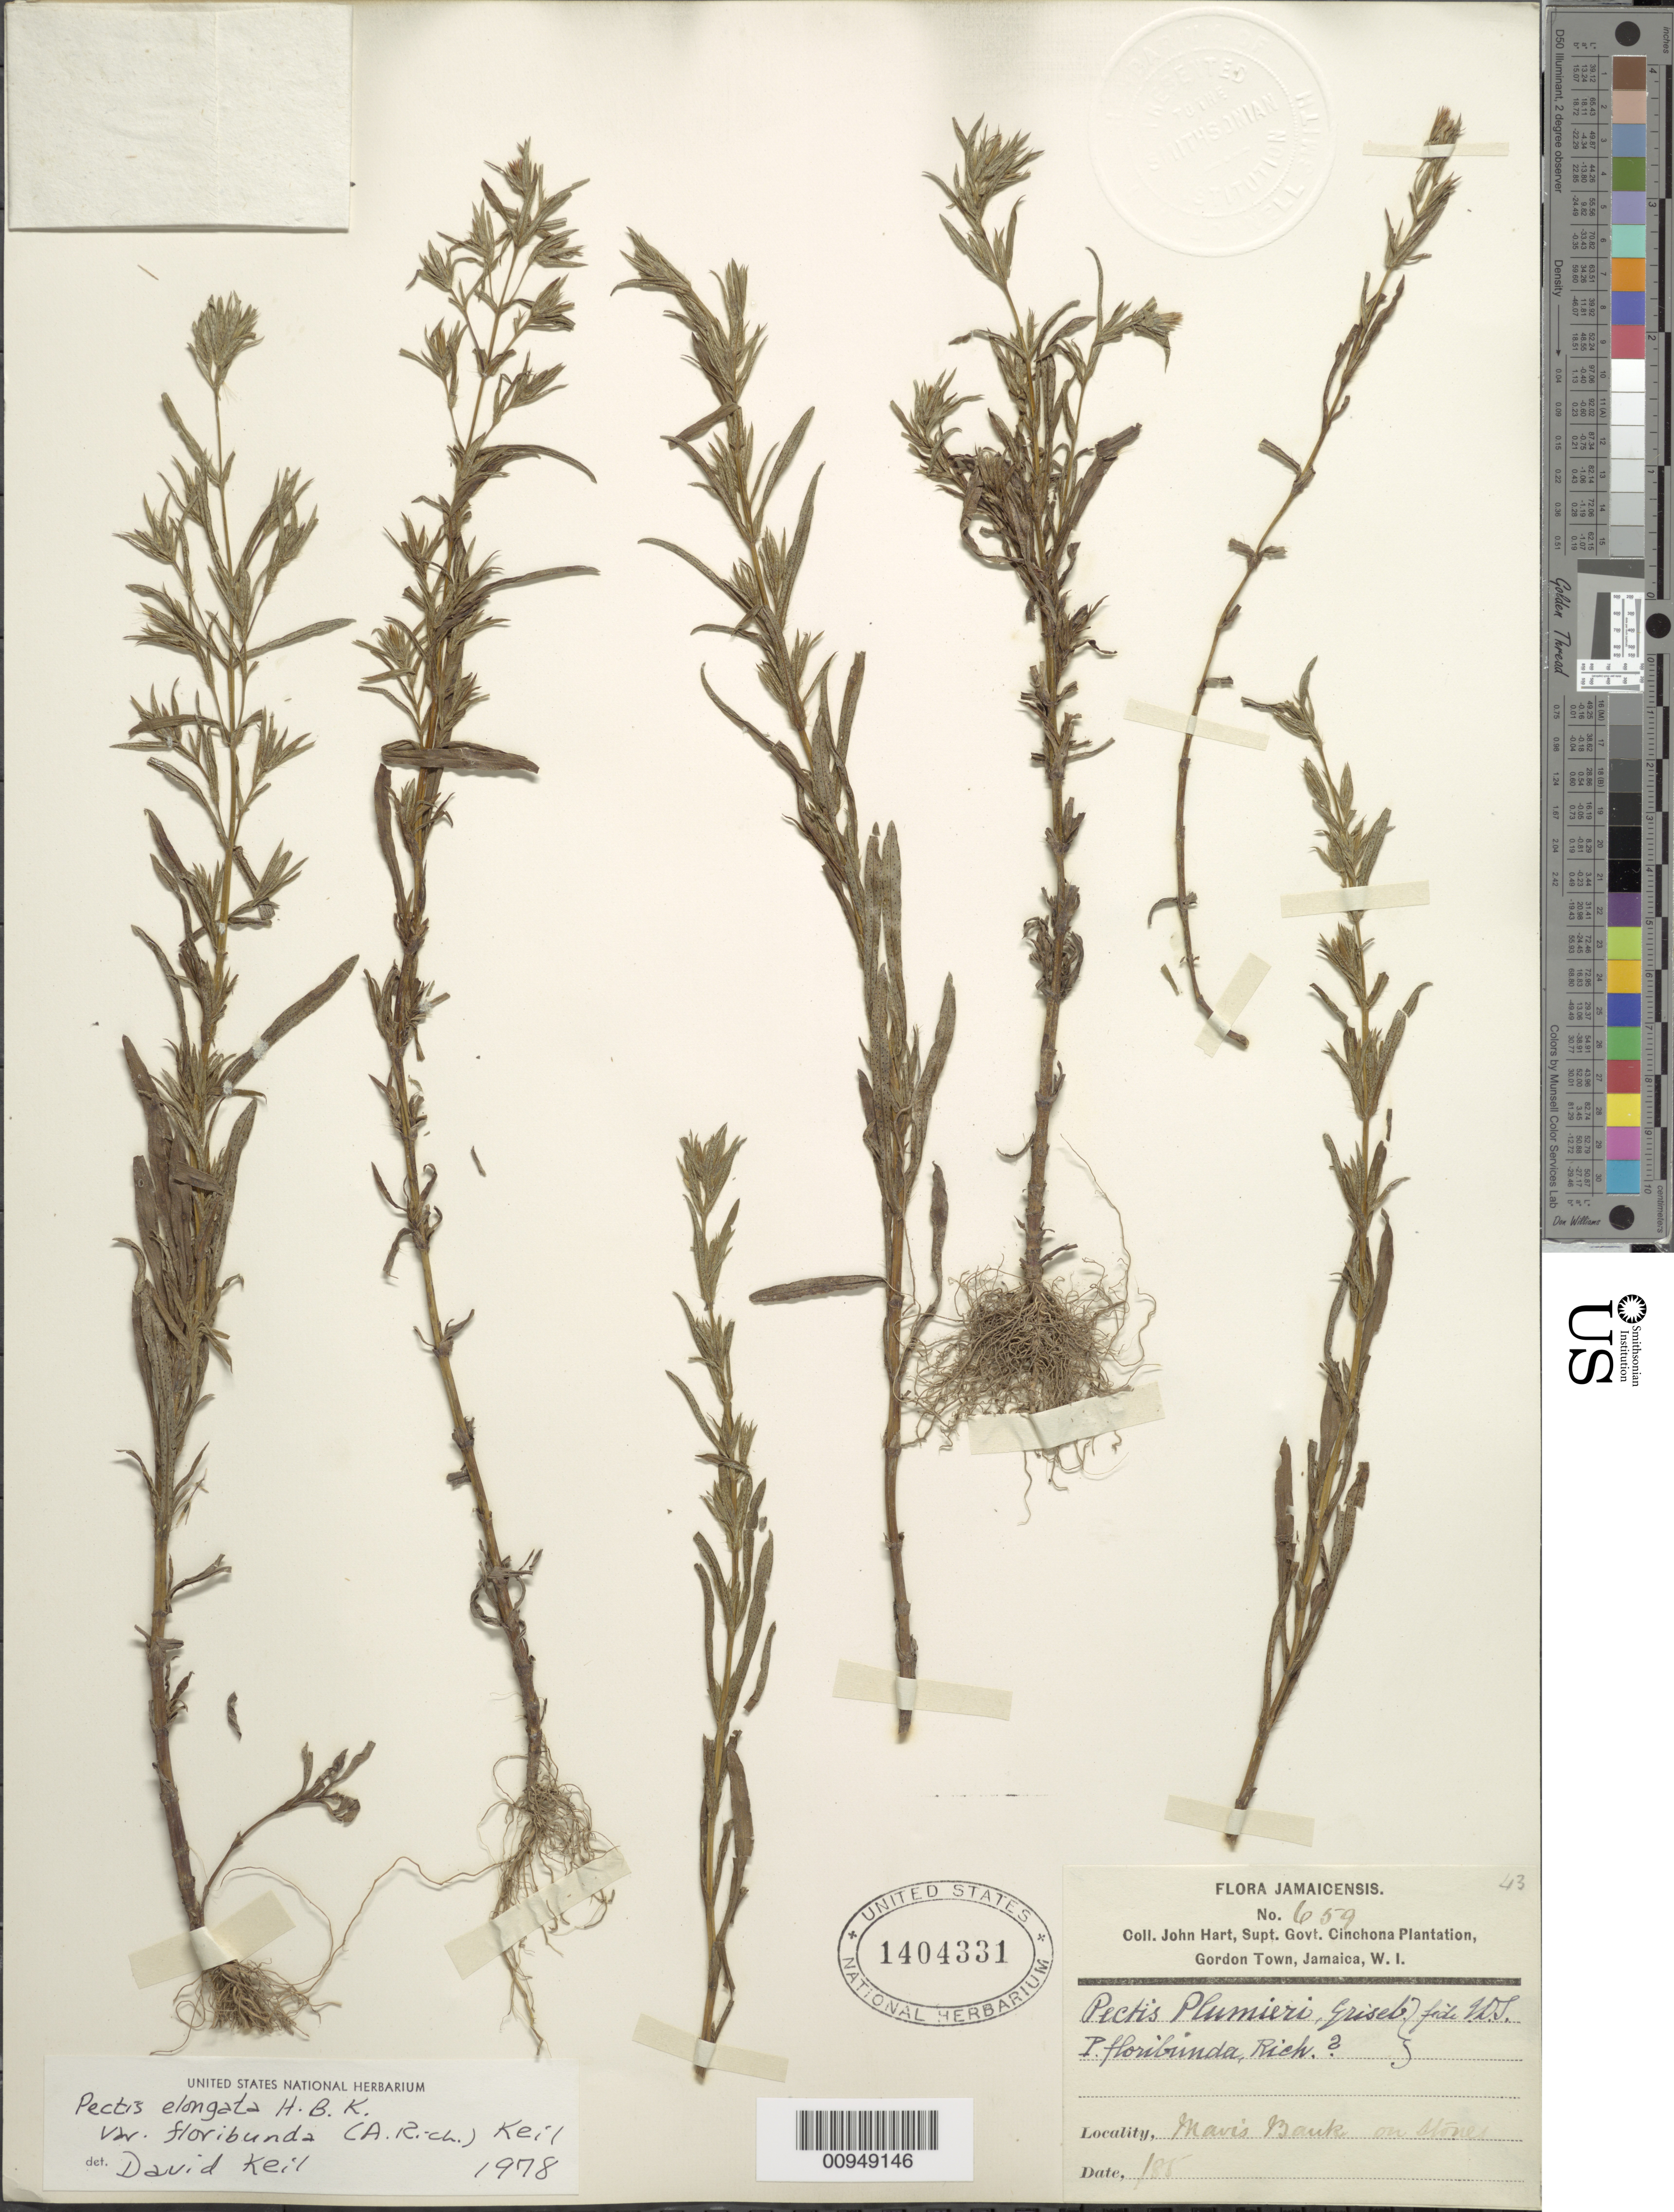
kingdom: Plantae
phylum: Tracheophyta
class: Magnoliopsida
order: Asterales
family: Asteraceae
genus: Pectis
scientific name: Pectis elongata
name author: Kunth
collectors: J. Hart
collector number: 185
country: Jamaica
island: Jamaica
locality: Gordon Town, Supt. Govt. Cinchona Plantation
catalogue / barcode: US 1404331